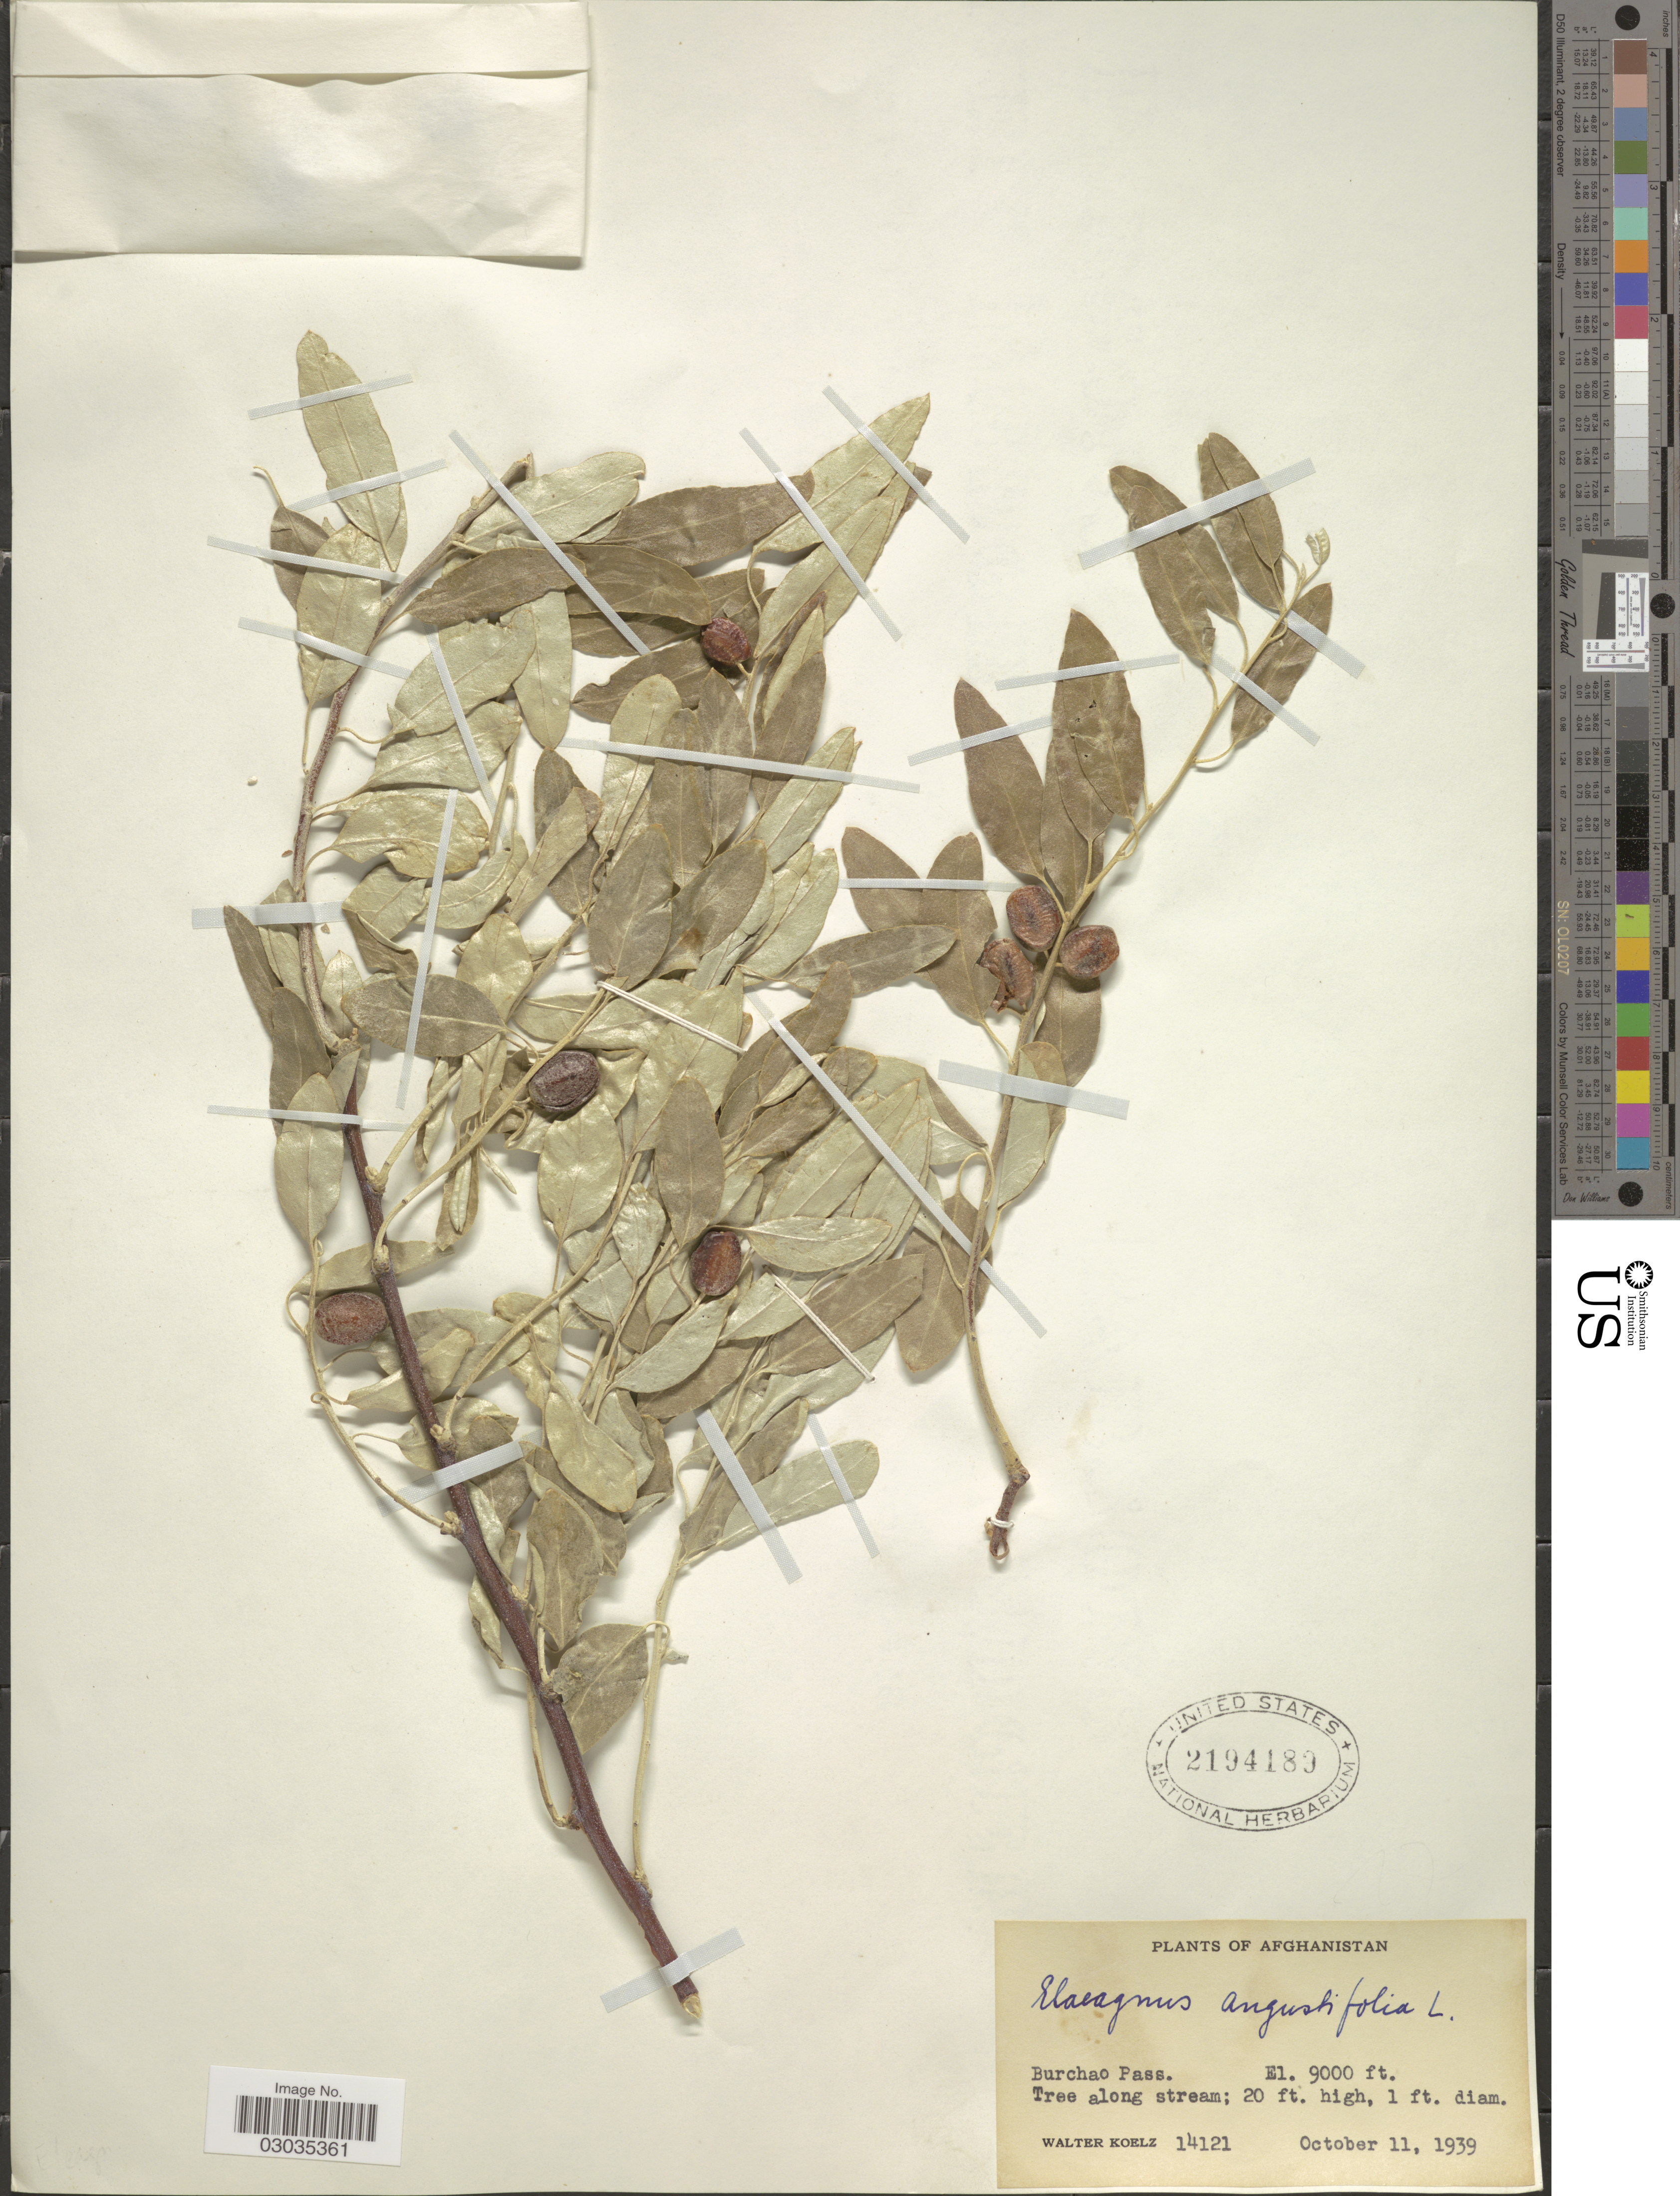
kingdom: Plantae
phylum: Tracheophyta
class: Magnoliopsida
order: Rosales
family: Elaeagnaceae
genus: Elaeagnus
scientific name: Elaeagnus angustifolia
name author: L.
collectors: W. N. Koelz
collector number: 14121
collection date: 1939-10-11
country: Afghanistan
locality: Burchao Pass.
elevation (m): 2743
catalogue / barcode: US 2194189